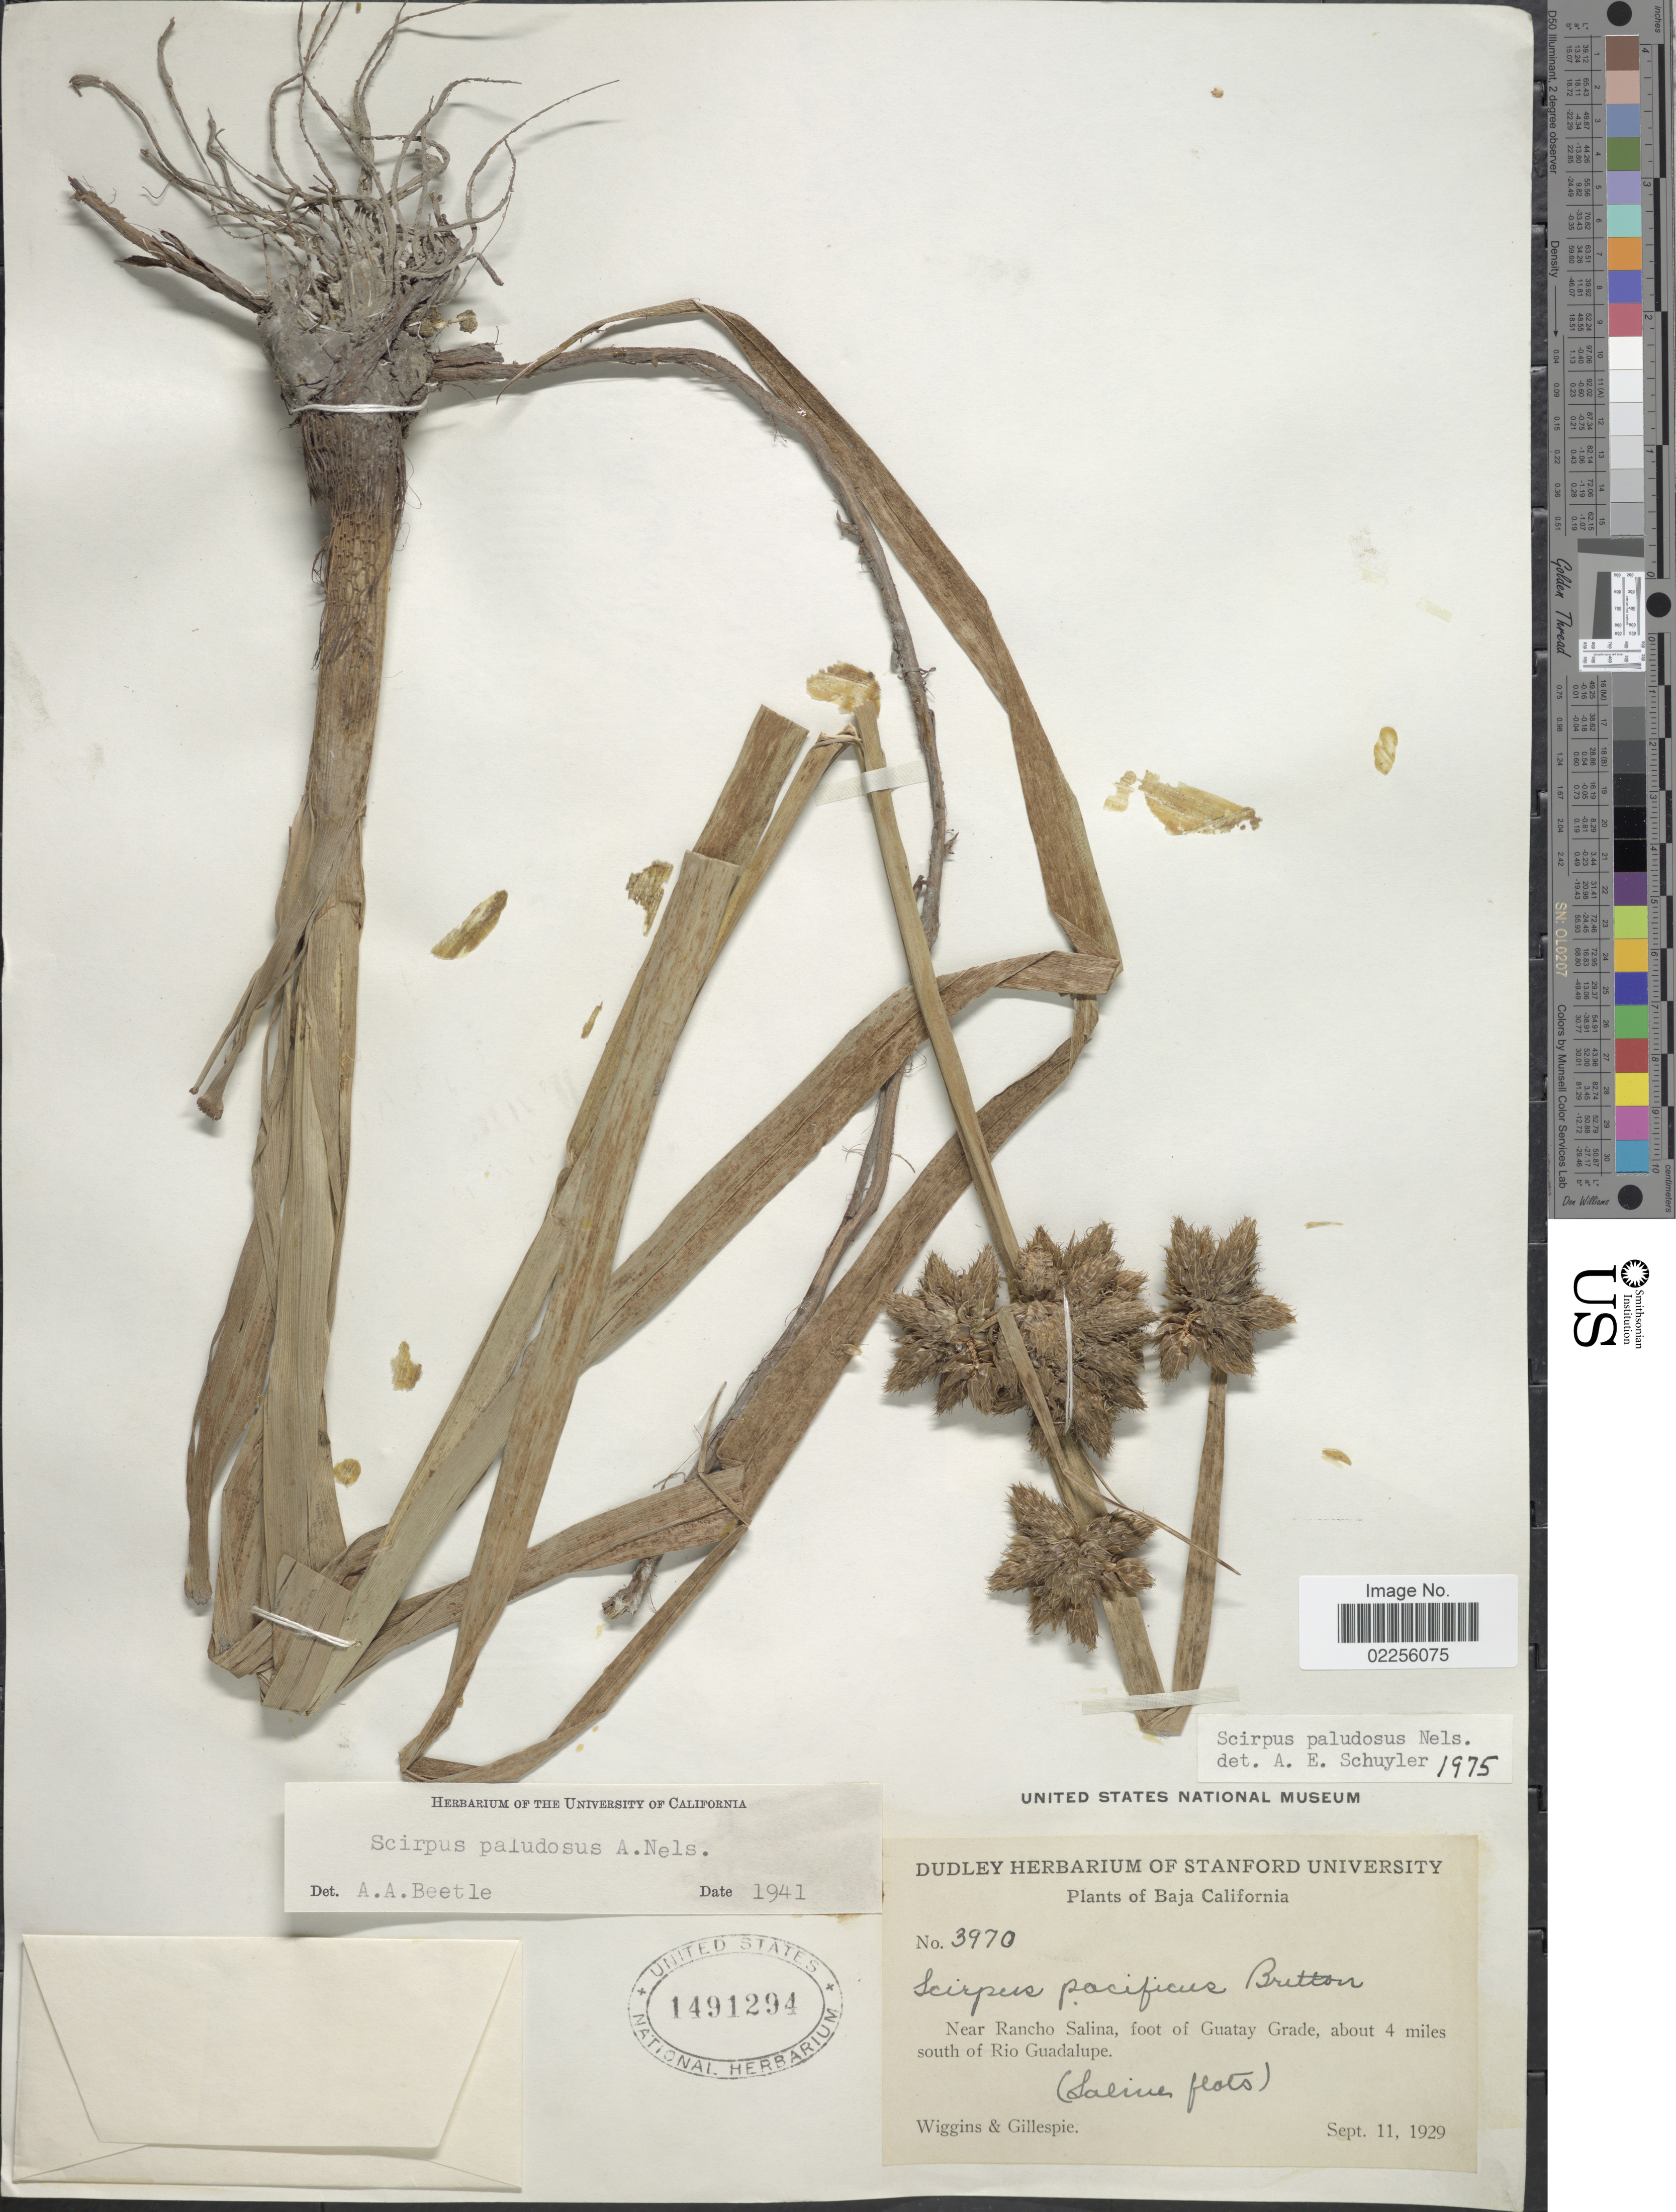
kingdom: Plantae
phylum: Tracheophyta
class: Liliopsida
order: Poales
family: Cyperaceae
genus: Bolboschoenus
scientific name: Bolboschoenus maritimus subsp. paludosus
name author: (A. Nelson) T. Koyama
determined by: Strong, M. T., (US), Smithsonian Institution - National Museum of Natural History (UNITED STATES)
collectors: -- Wiggins & -- Gillespie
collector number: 3970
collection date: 1929-09-11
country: Mexico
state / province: Baja California Norte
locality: Near Rancho Salina, foot of Guatay Grade, about 4 miles south of Rio Guadalupe (Salines flats)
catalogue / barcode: US 1491294